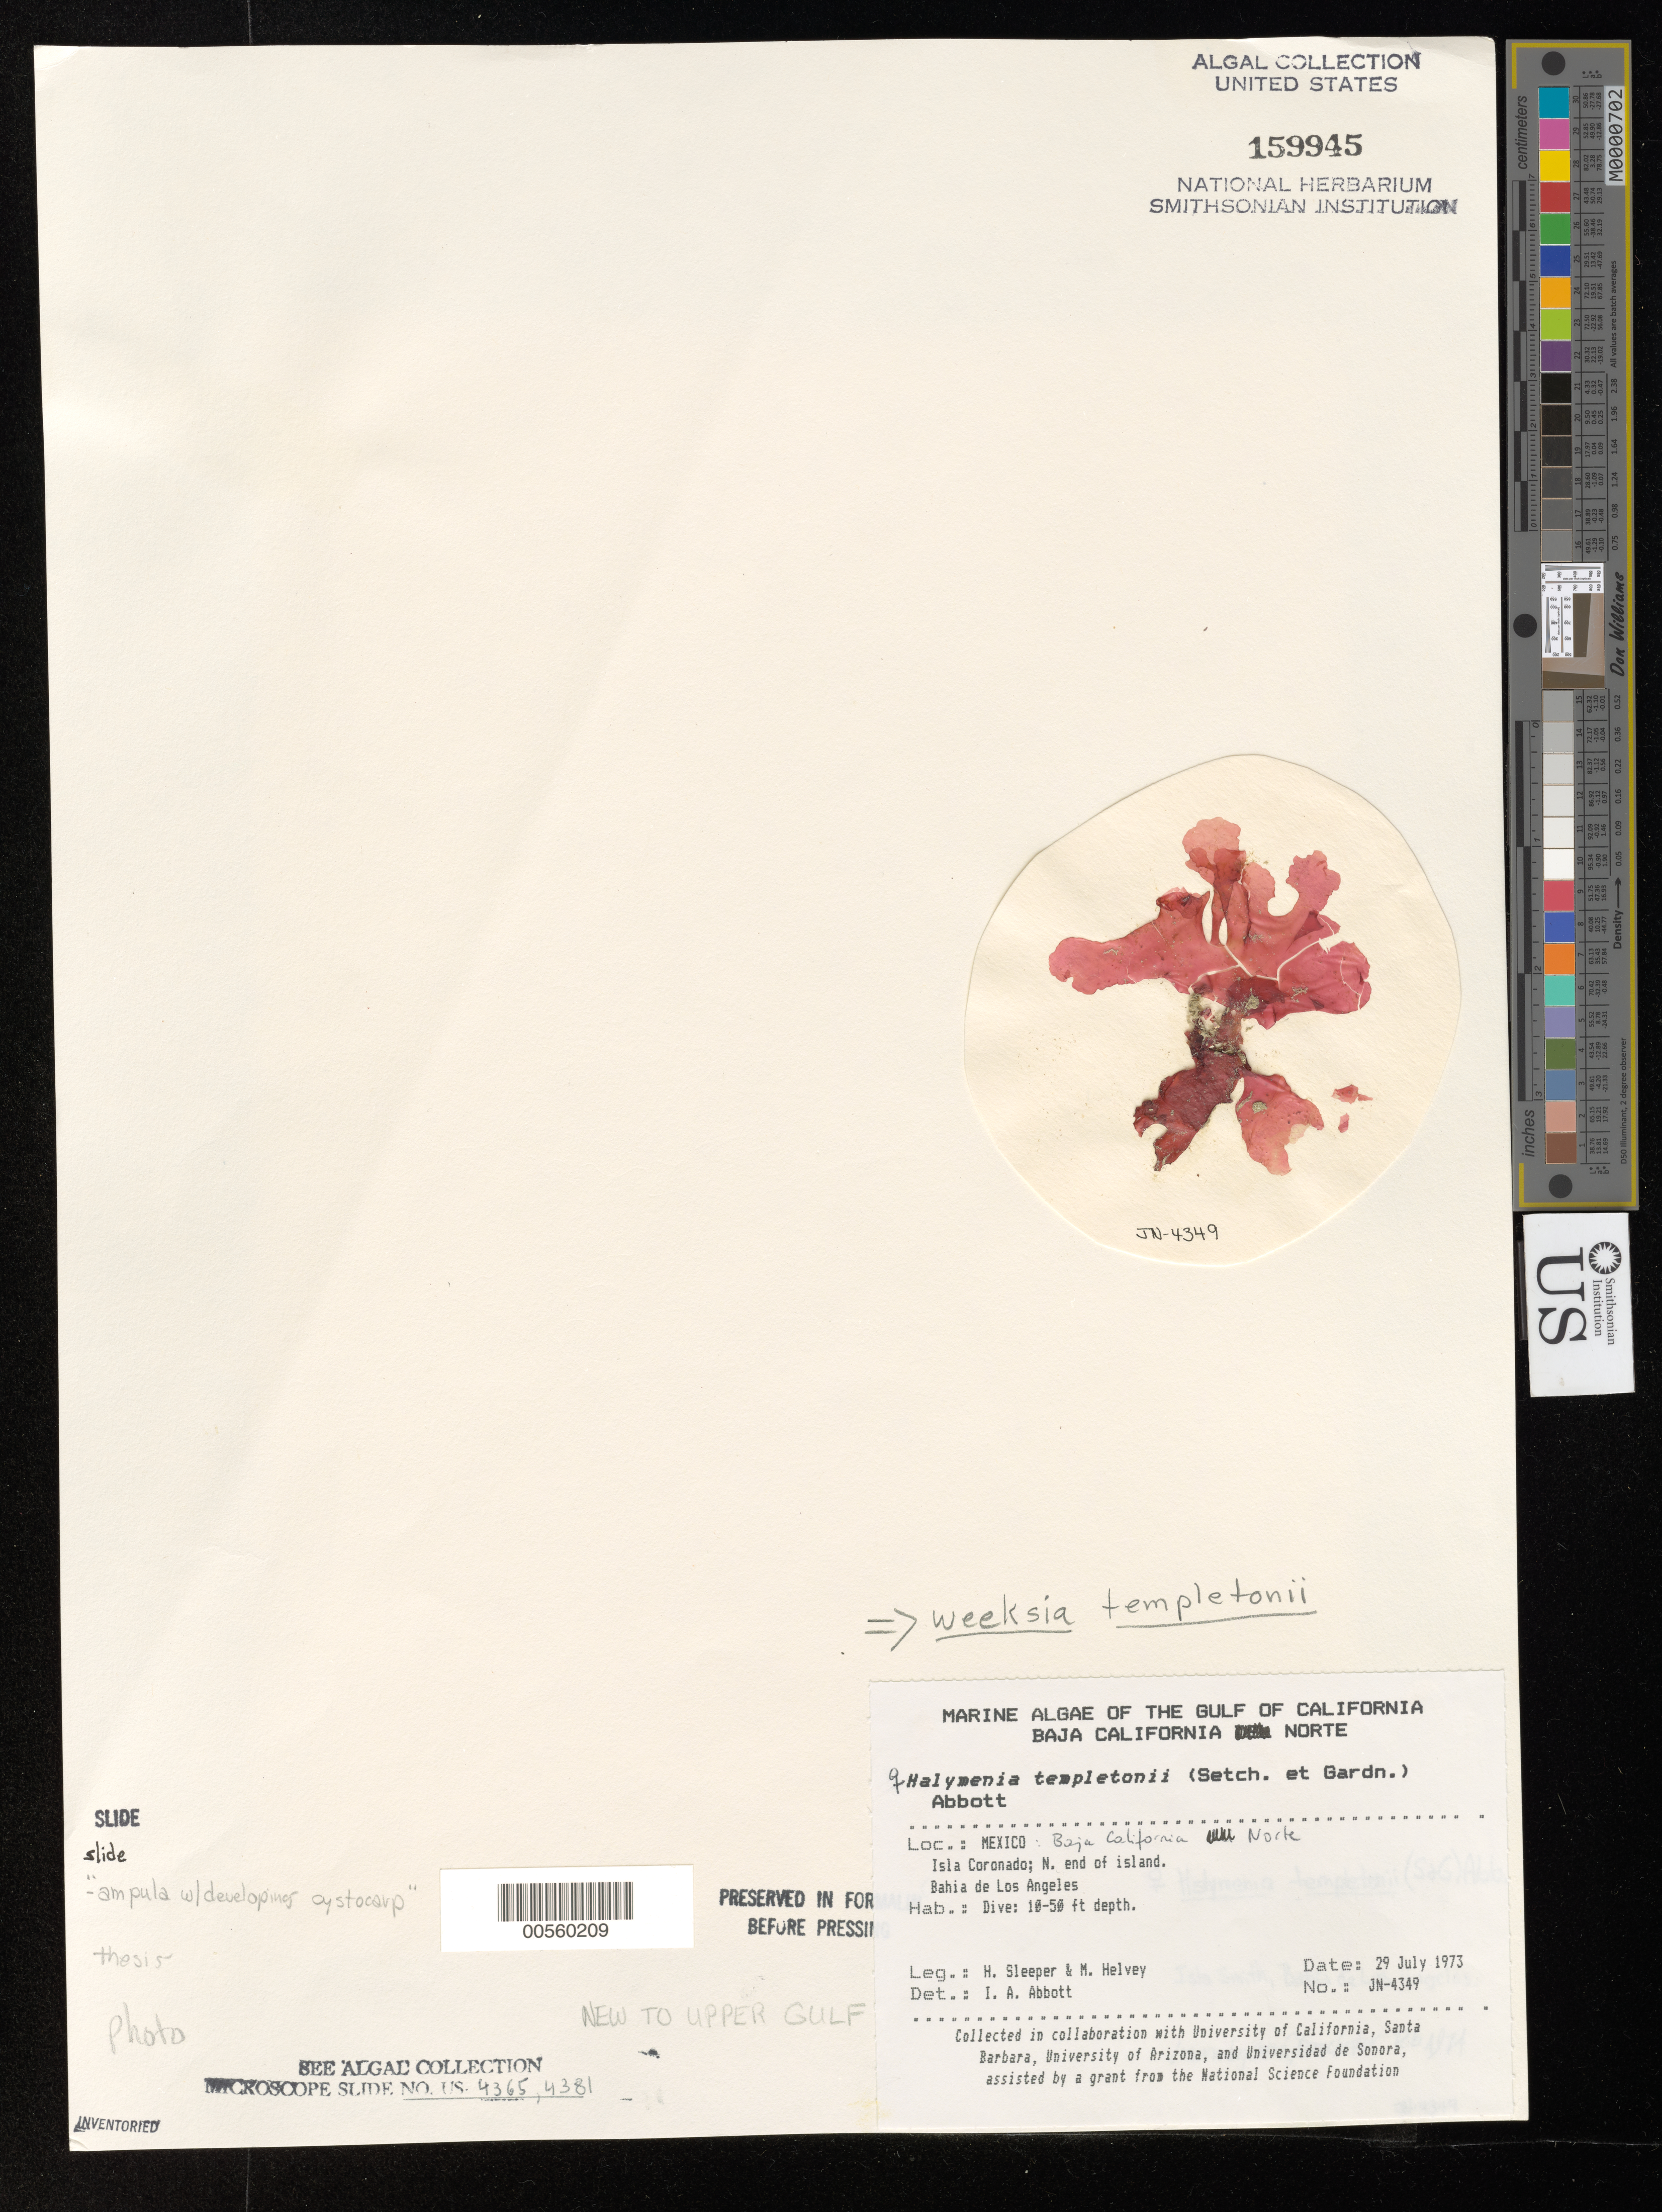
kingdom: Plantae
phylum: Rhodophyta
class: Florideophyceae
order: Gigartinales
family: Dumontiaceae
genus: Weeksia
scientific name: Weeksia templetonii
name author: Setch. & N.L. Gardner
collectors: H. Sleeper & M. Helvey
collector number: JN-4349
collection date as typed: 29 Jul 1973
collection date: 1973-07-29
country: Mexico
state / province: Baja California Norte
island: Isla Coronado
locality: Bahia de los Angeles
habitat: Dive: 10-50 ft depth.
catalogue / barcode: US 159945